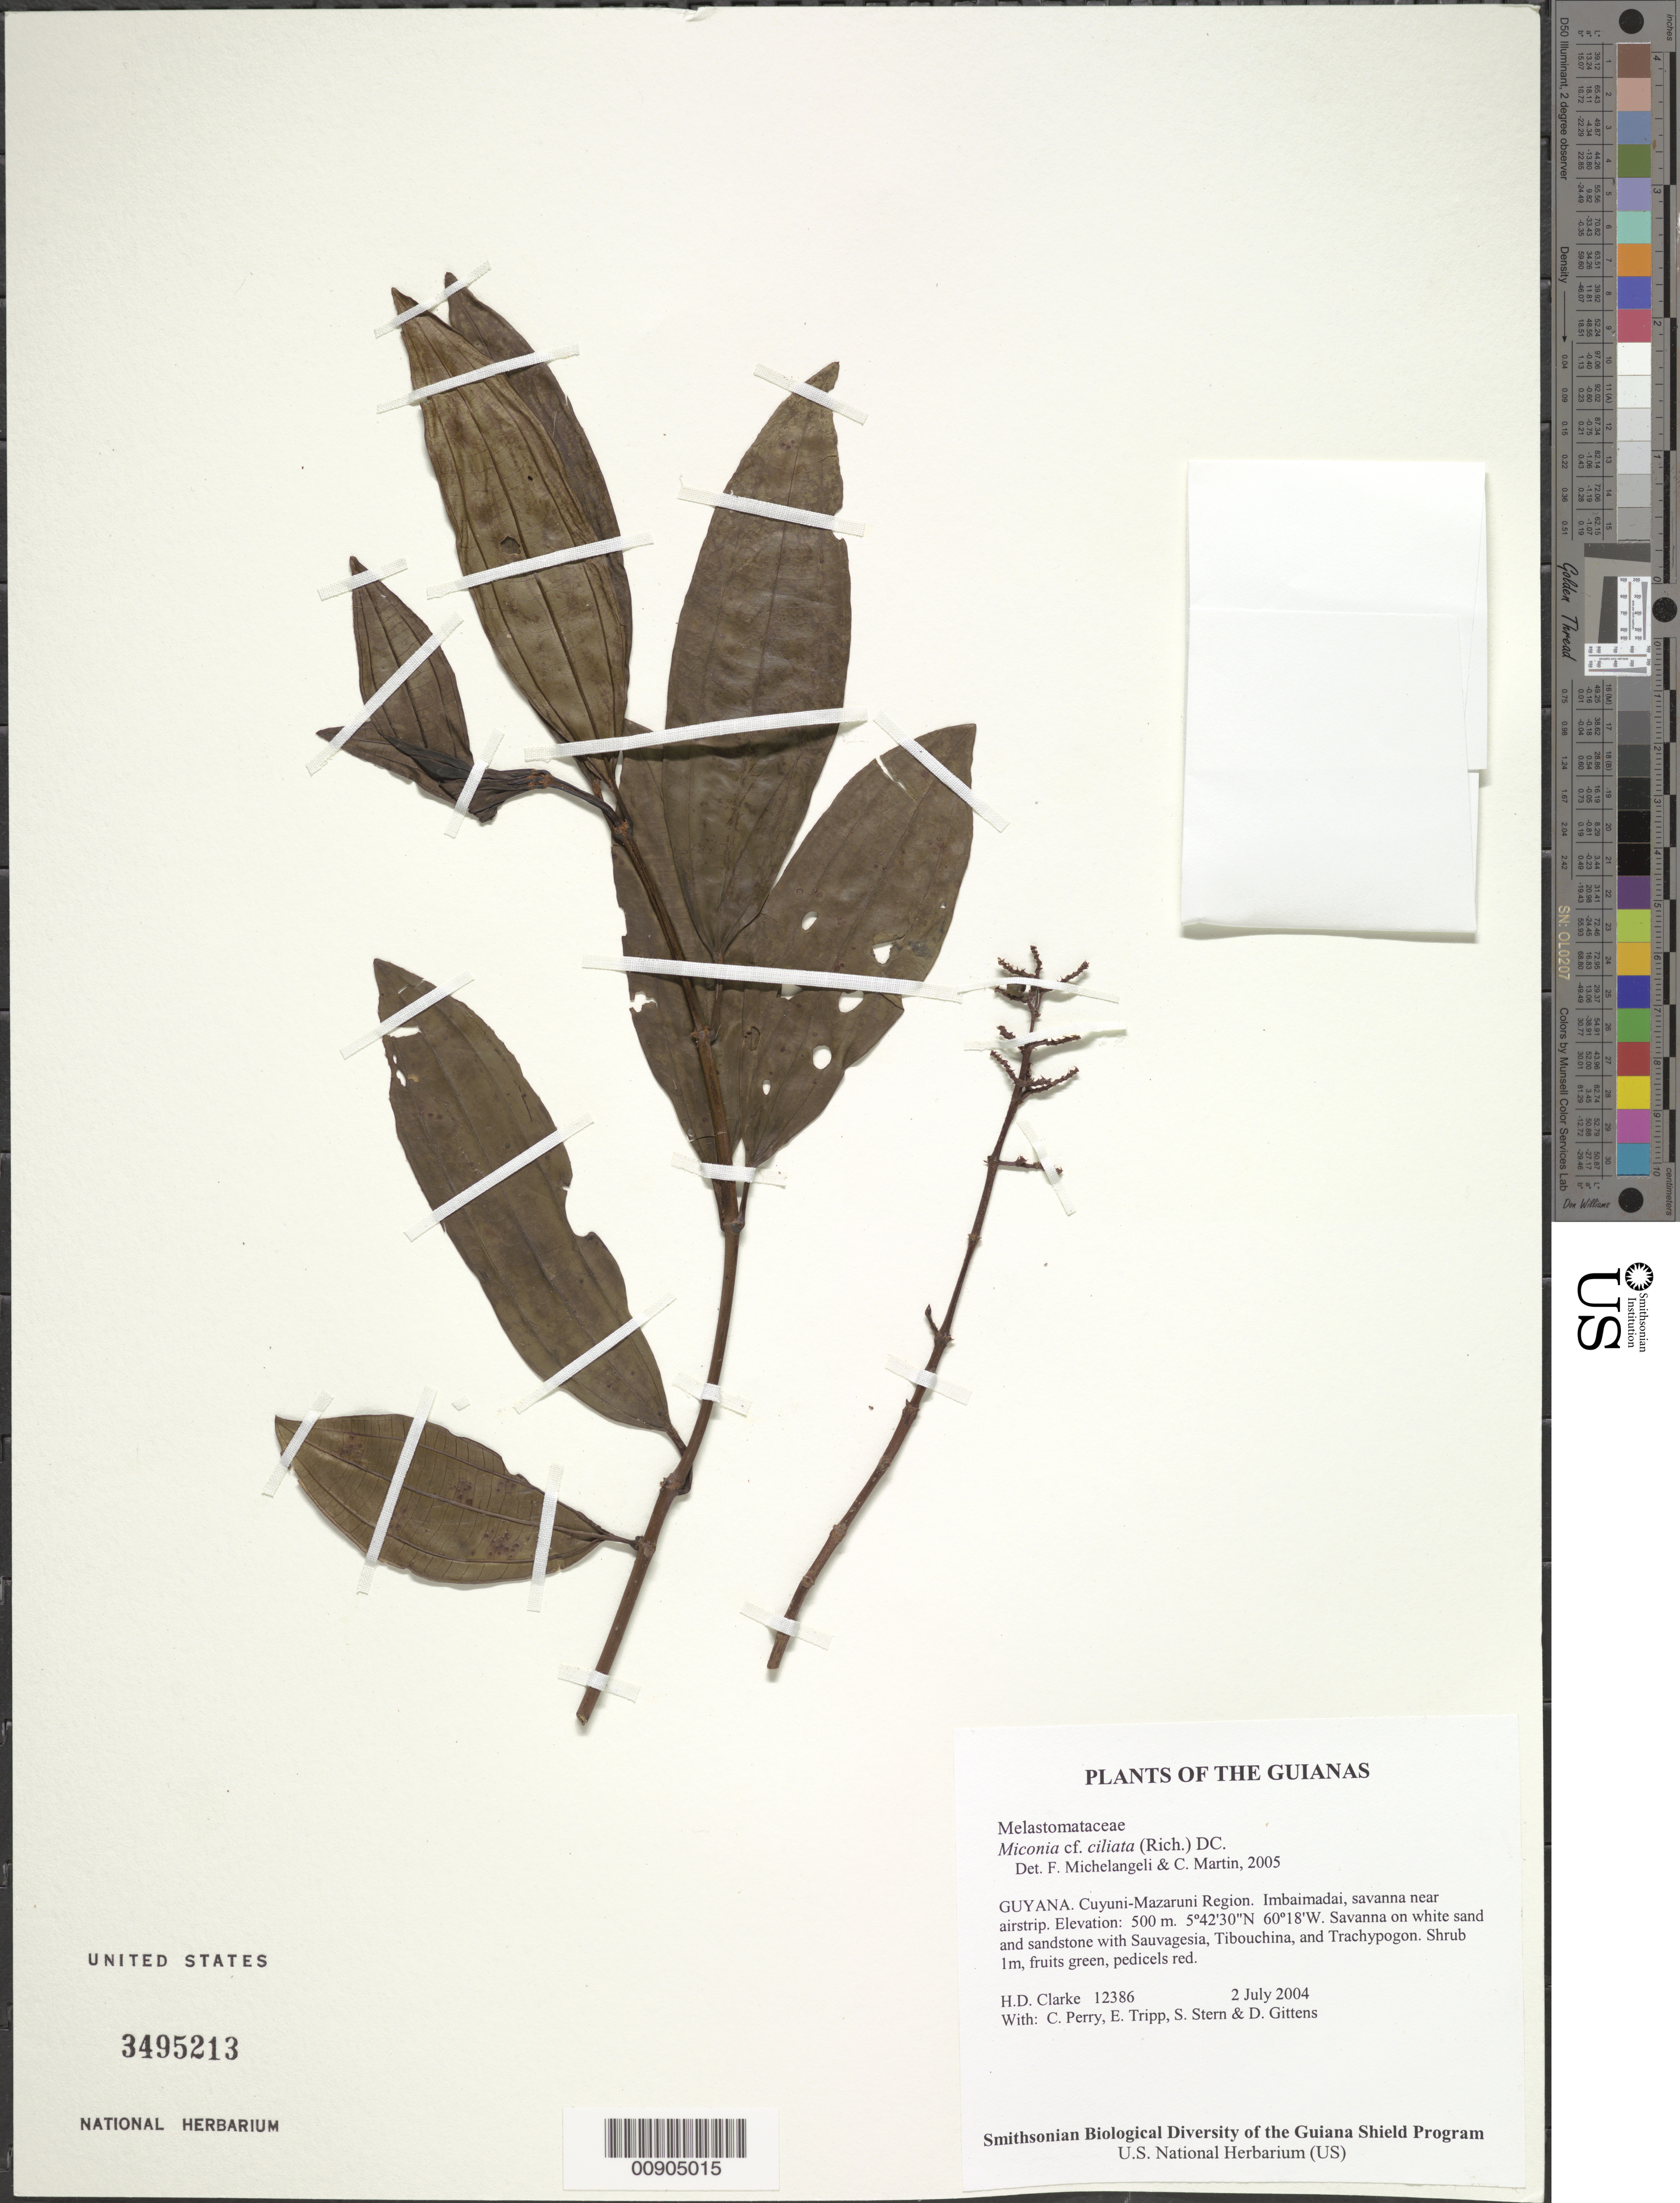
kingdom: Plantae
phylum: Tracheophyta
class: Magnoliopsida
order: Myrtales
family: Melastomataceae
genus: Miconia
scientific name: Miconia ciliata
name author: (Rich.) DC.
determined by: Michelangeli, F. A.; Martin, C.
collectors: H. D. Clarke, C. Perry, E. Tripp, S. R. Stern & D. Gittens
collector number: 12386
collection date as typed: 2 July 2004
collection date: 2004-07-02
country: Guyana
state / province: Cuyuni-Mazaruni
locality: Imbaimadai, savanna near airstrip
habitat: Savanna on white sand and sandstone with Sauvagesia, Tibouchina, and Trachypogon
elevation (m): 500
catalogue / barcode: US 3495213